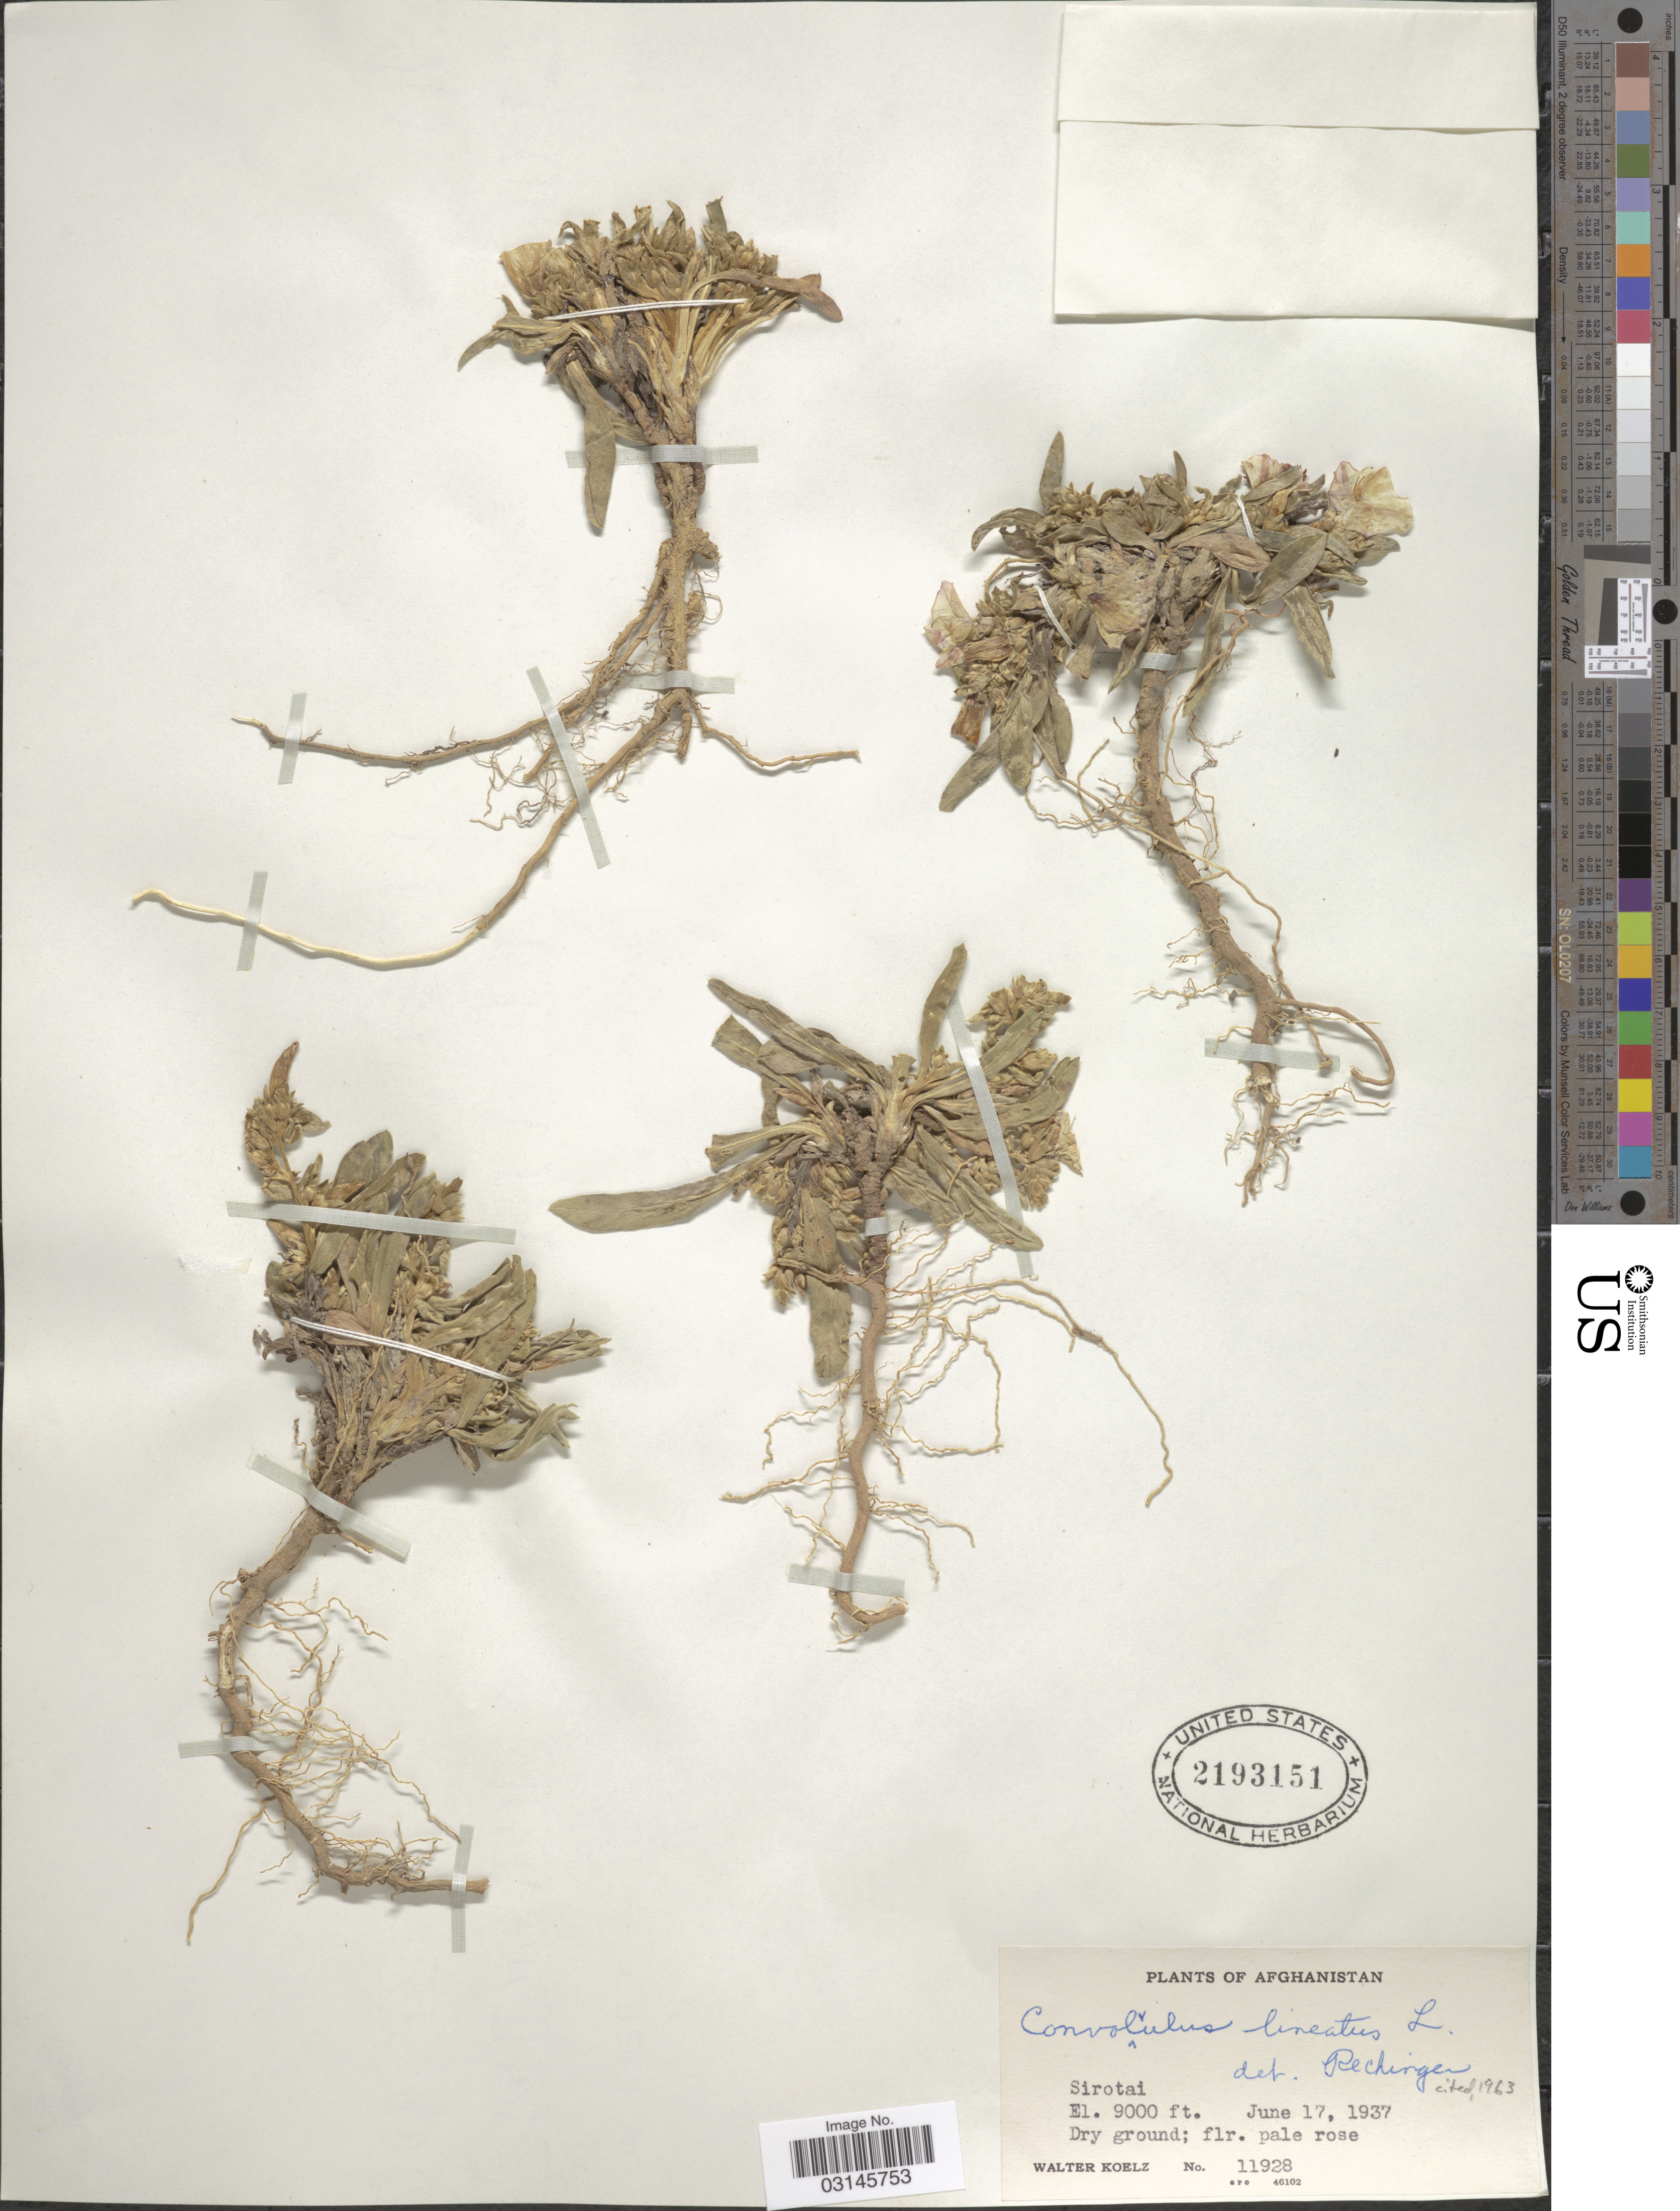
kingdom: Plantae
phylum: Tracheophyta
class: Magnoliopsida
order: Solanales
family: Convolvulaceae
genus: Convolvulus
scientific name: Convolvulus lineatus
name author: L.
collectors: W. N. Koelz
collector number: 11928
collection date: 1937-06-17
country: Afghanistan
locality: Sirotai.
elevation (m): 2743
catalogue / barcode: US 2193151